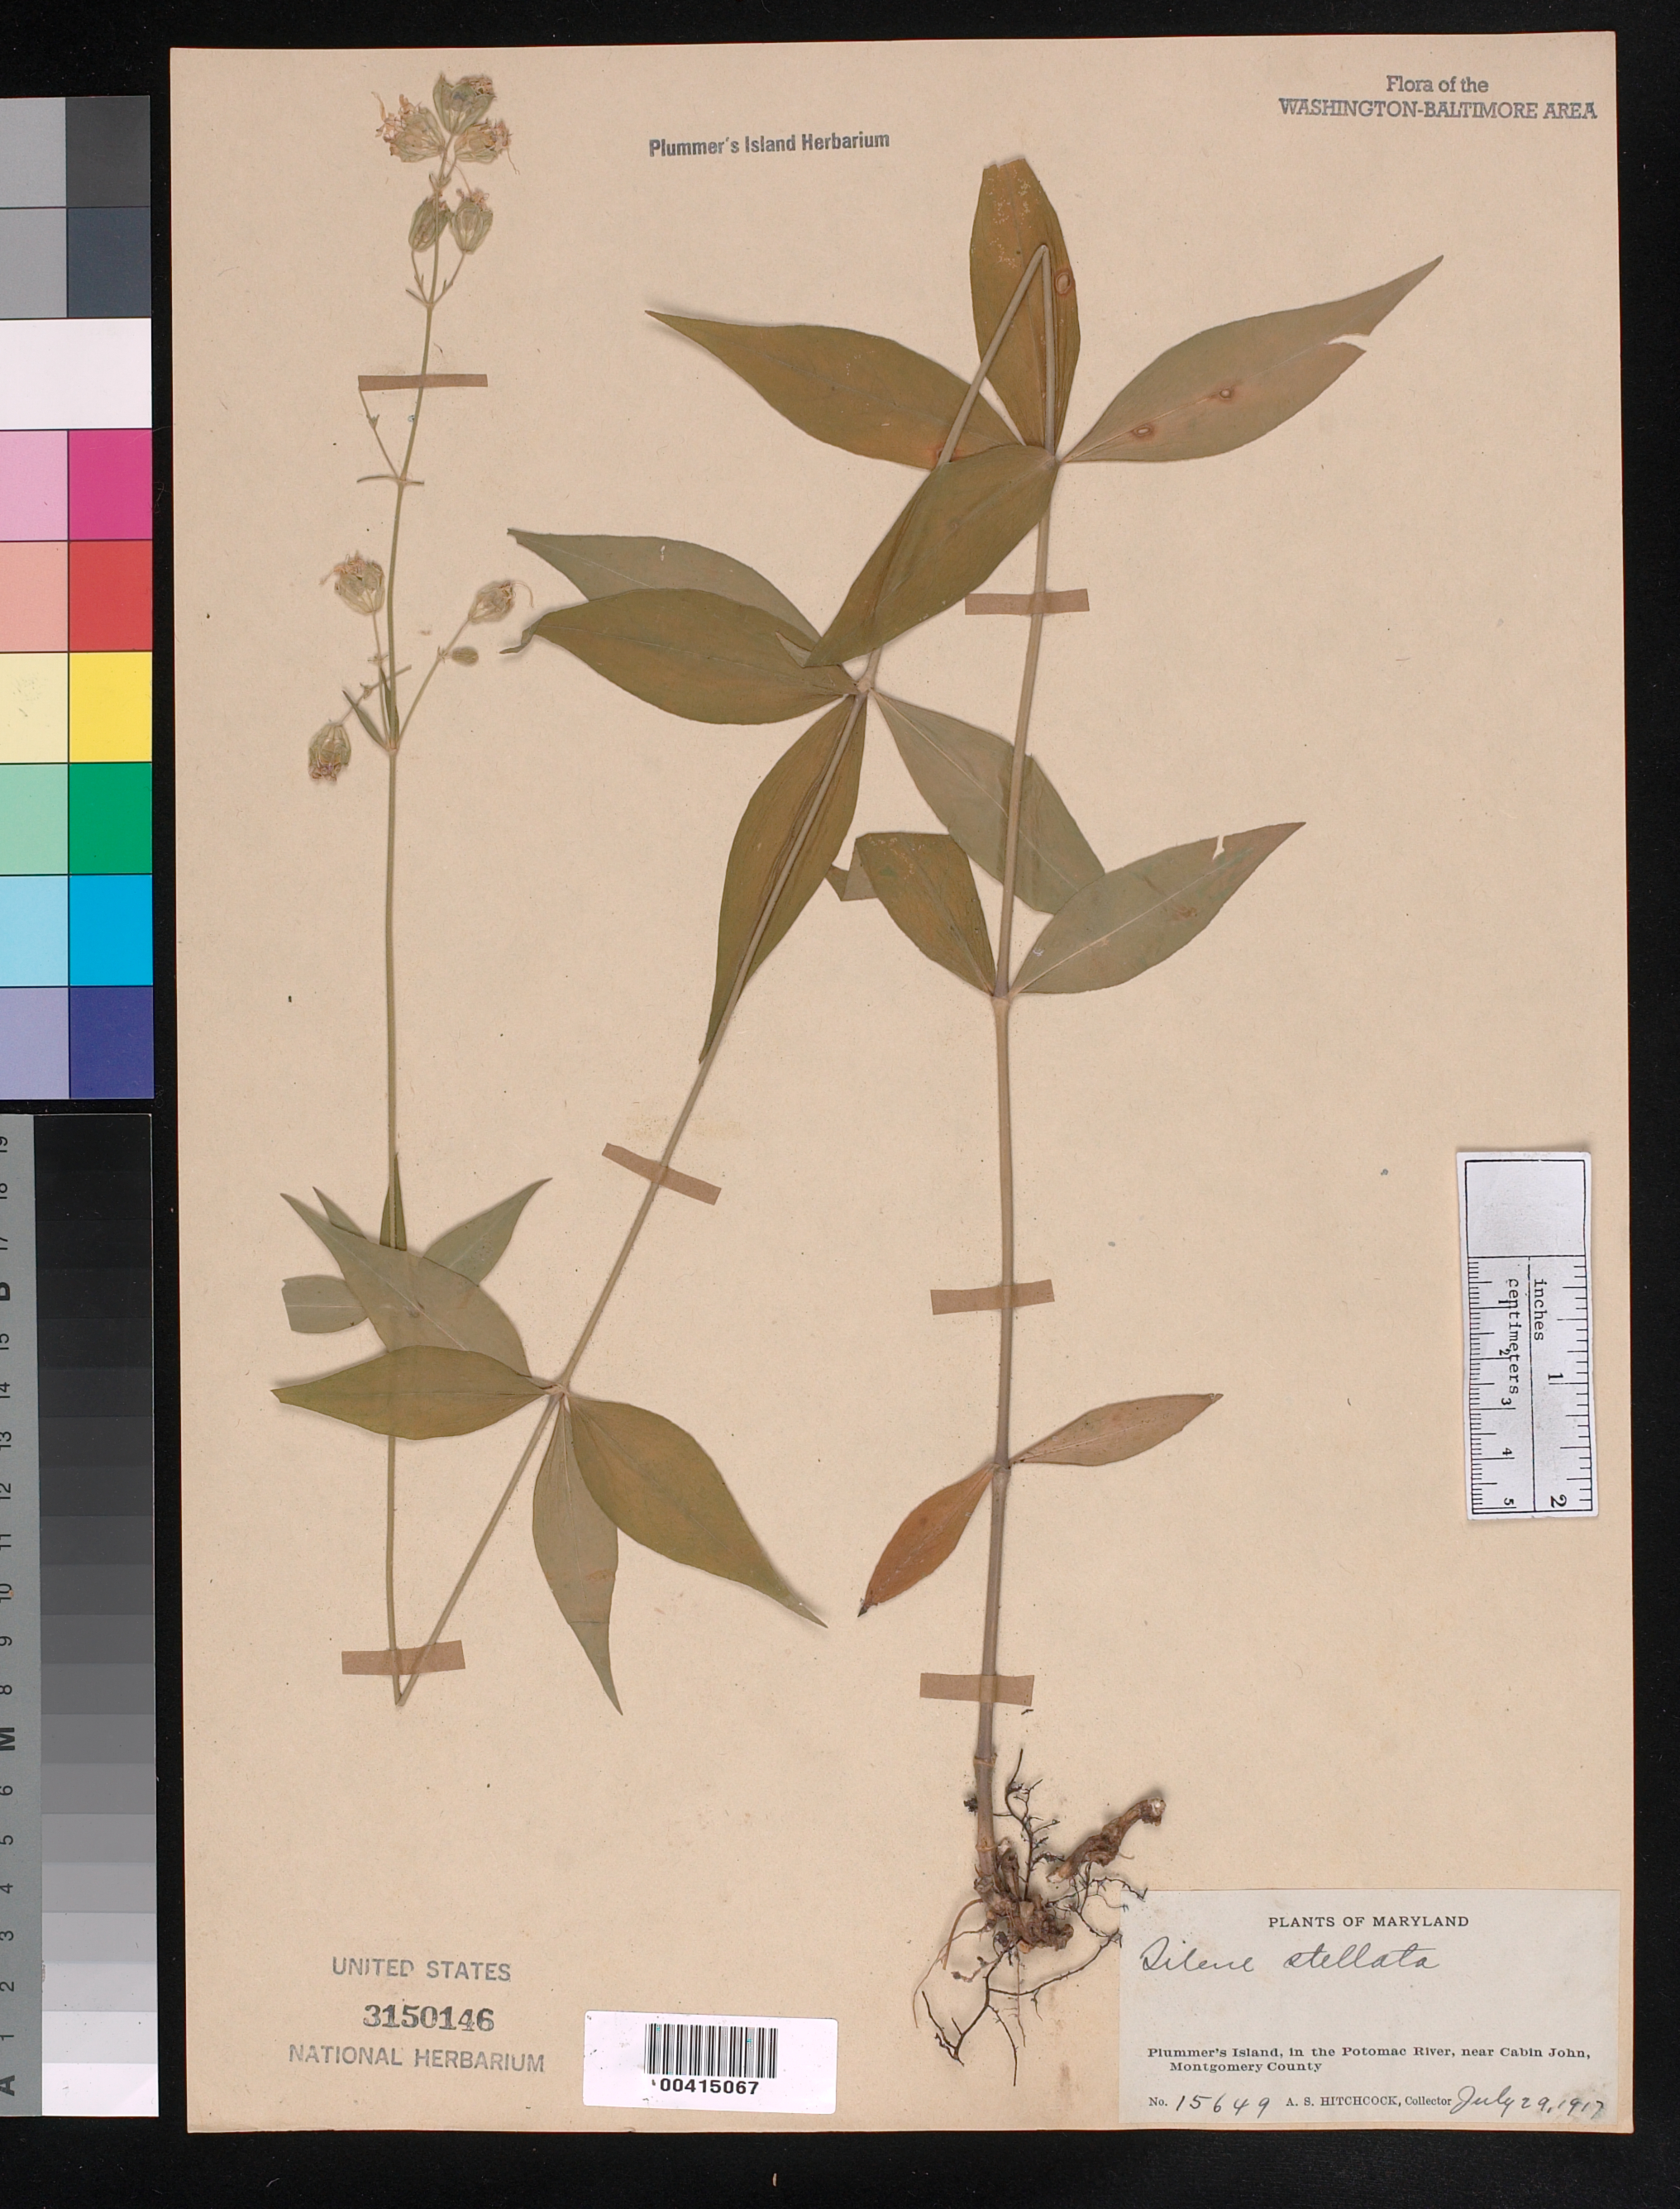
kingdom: Plantae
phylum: Tracheophyta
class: Magnoliopsida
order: Caryophyllales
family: Caryophyllaceae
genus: Silene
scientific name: Silene stellata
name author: (L.) Coyte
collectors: A. S. Hitchcock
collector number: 15649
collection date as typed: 29 Jul 1917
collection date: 1917-07-29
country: United States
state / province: Maryland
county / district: Montgomery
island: Plummers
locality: Plummer's Island C. & O. Canal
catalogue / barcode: US 3150146